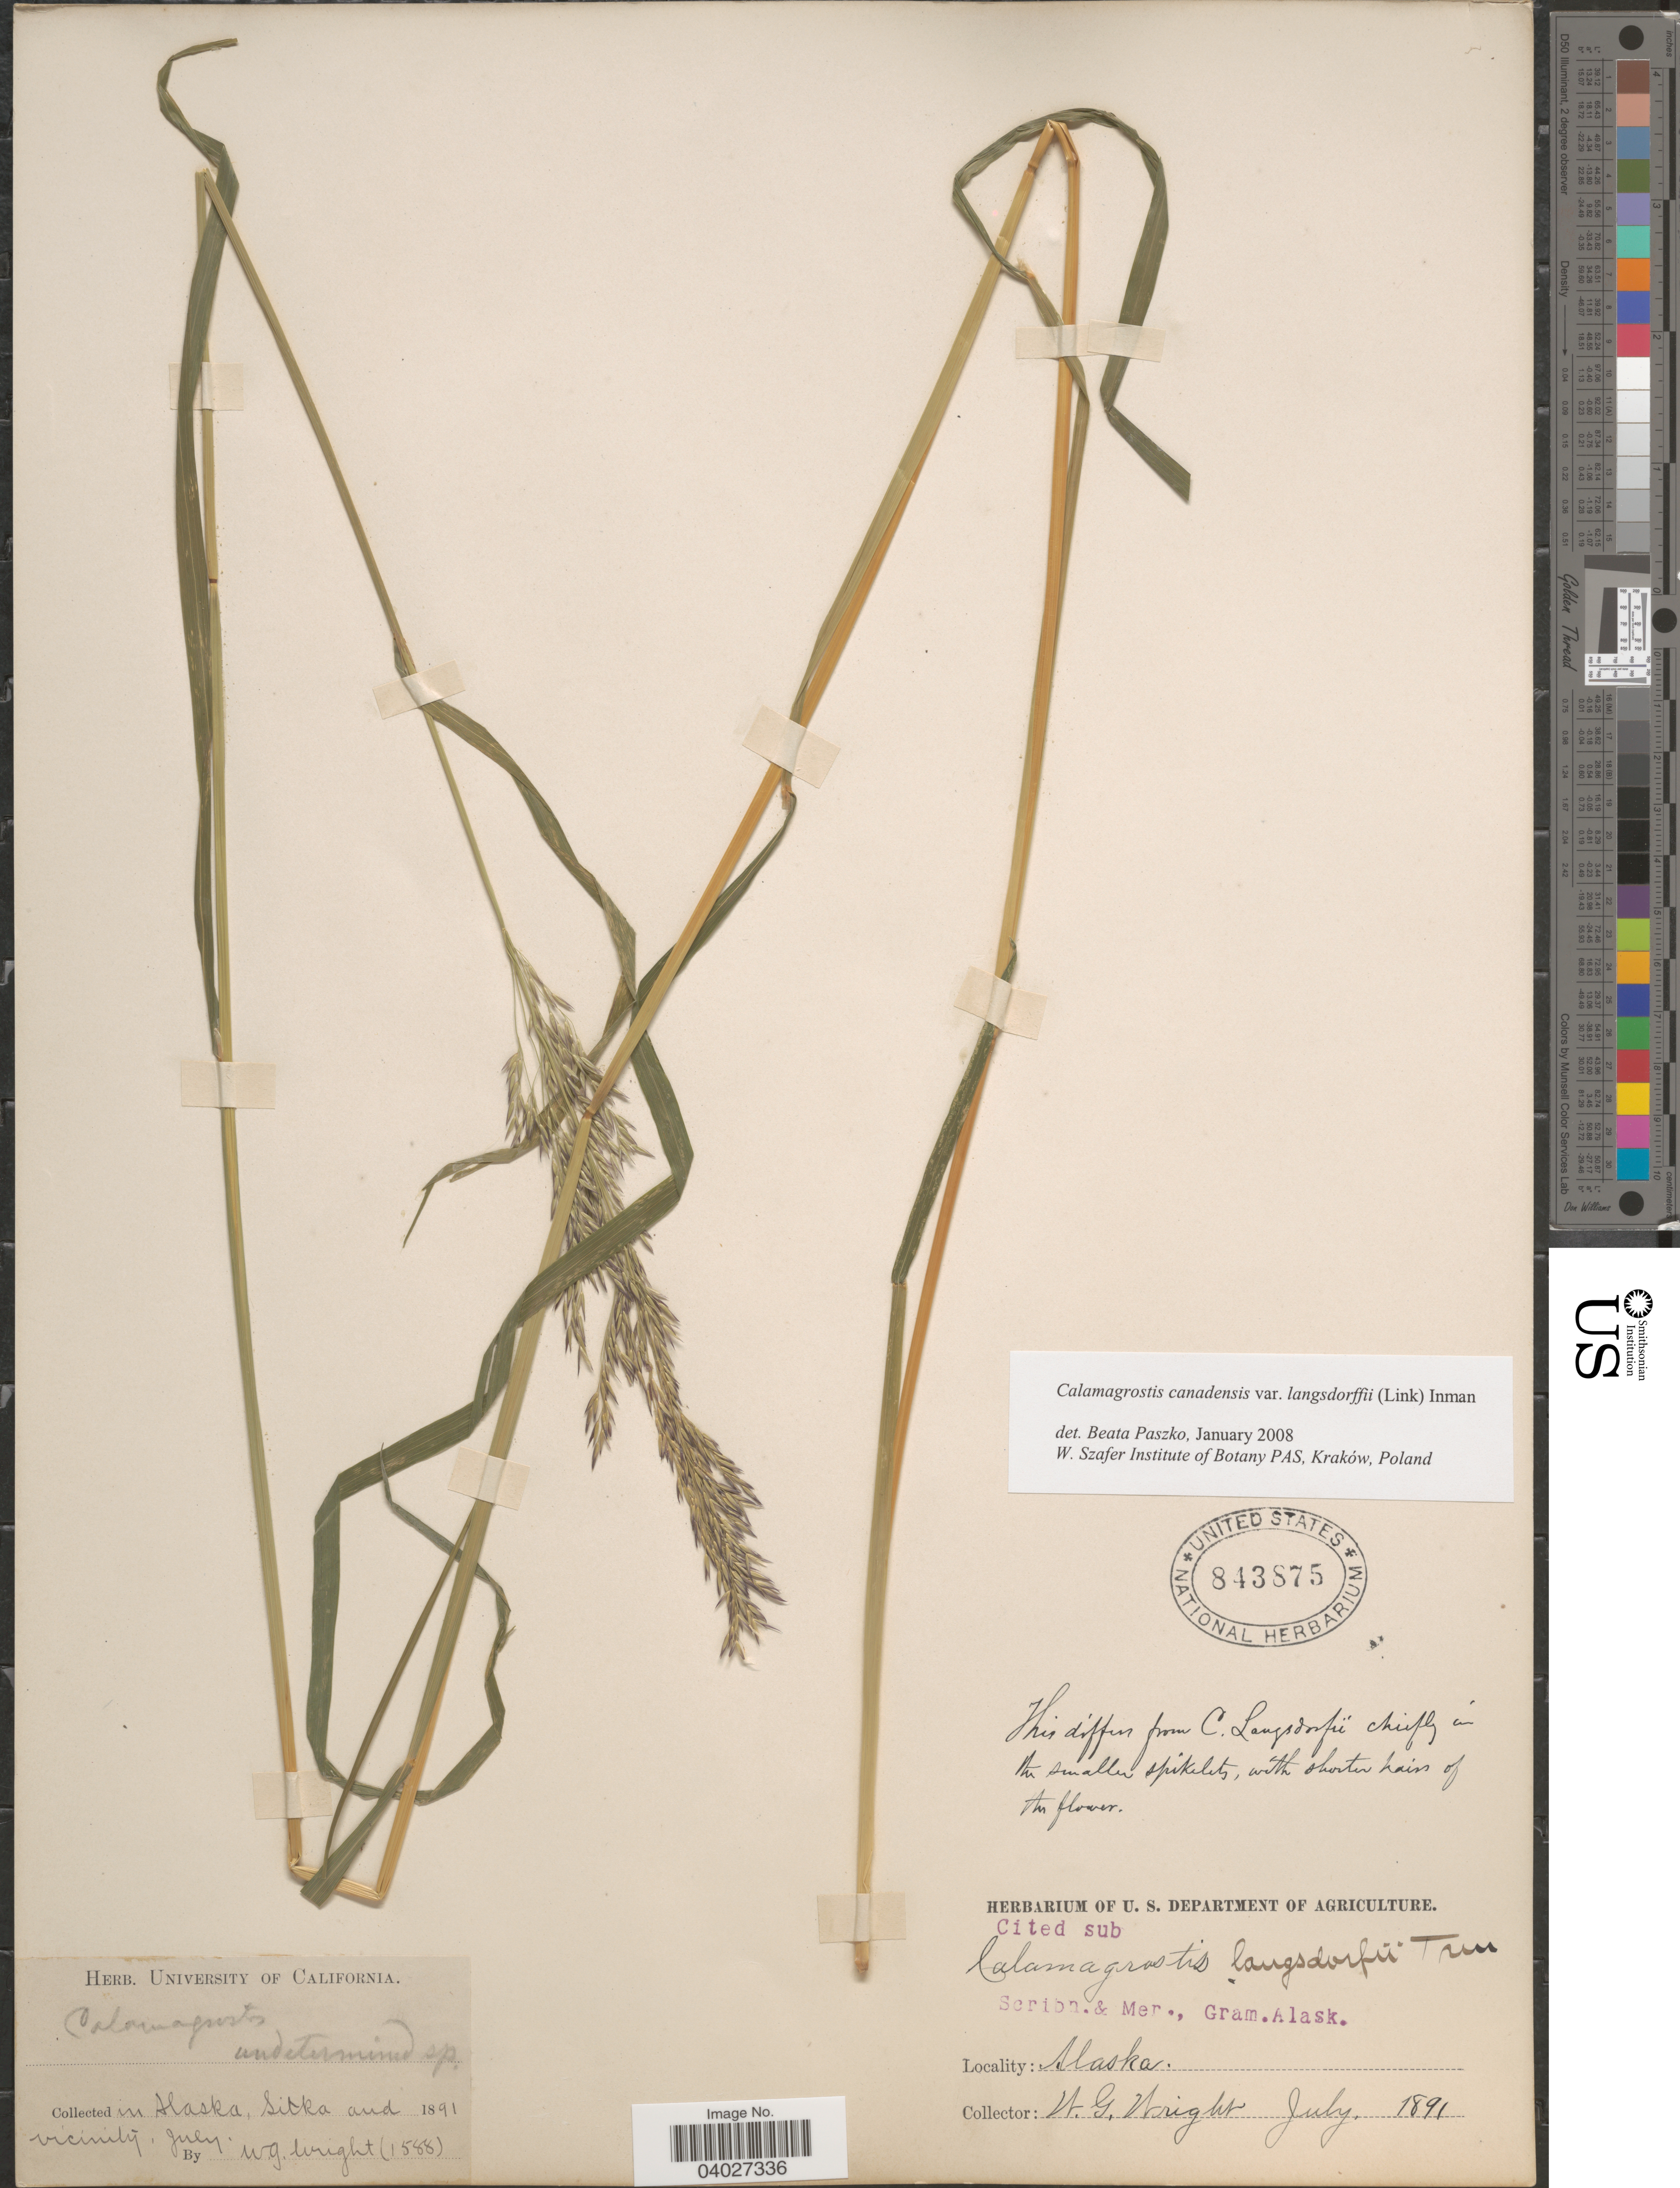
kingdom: Plantae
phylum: Tracheophyta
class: Liliopsida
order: Poales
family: Poaceae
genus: Calamagrostis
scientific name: Calamagrostis canadensis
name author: (Michx.) P. Beauv.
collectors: W. G. Wright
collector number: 1588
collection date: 1891-07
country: United States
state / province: Alaska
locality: In Alaska, Sitka and vicinity.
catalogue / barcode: US 843875